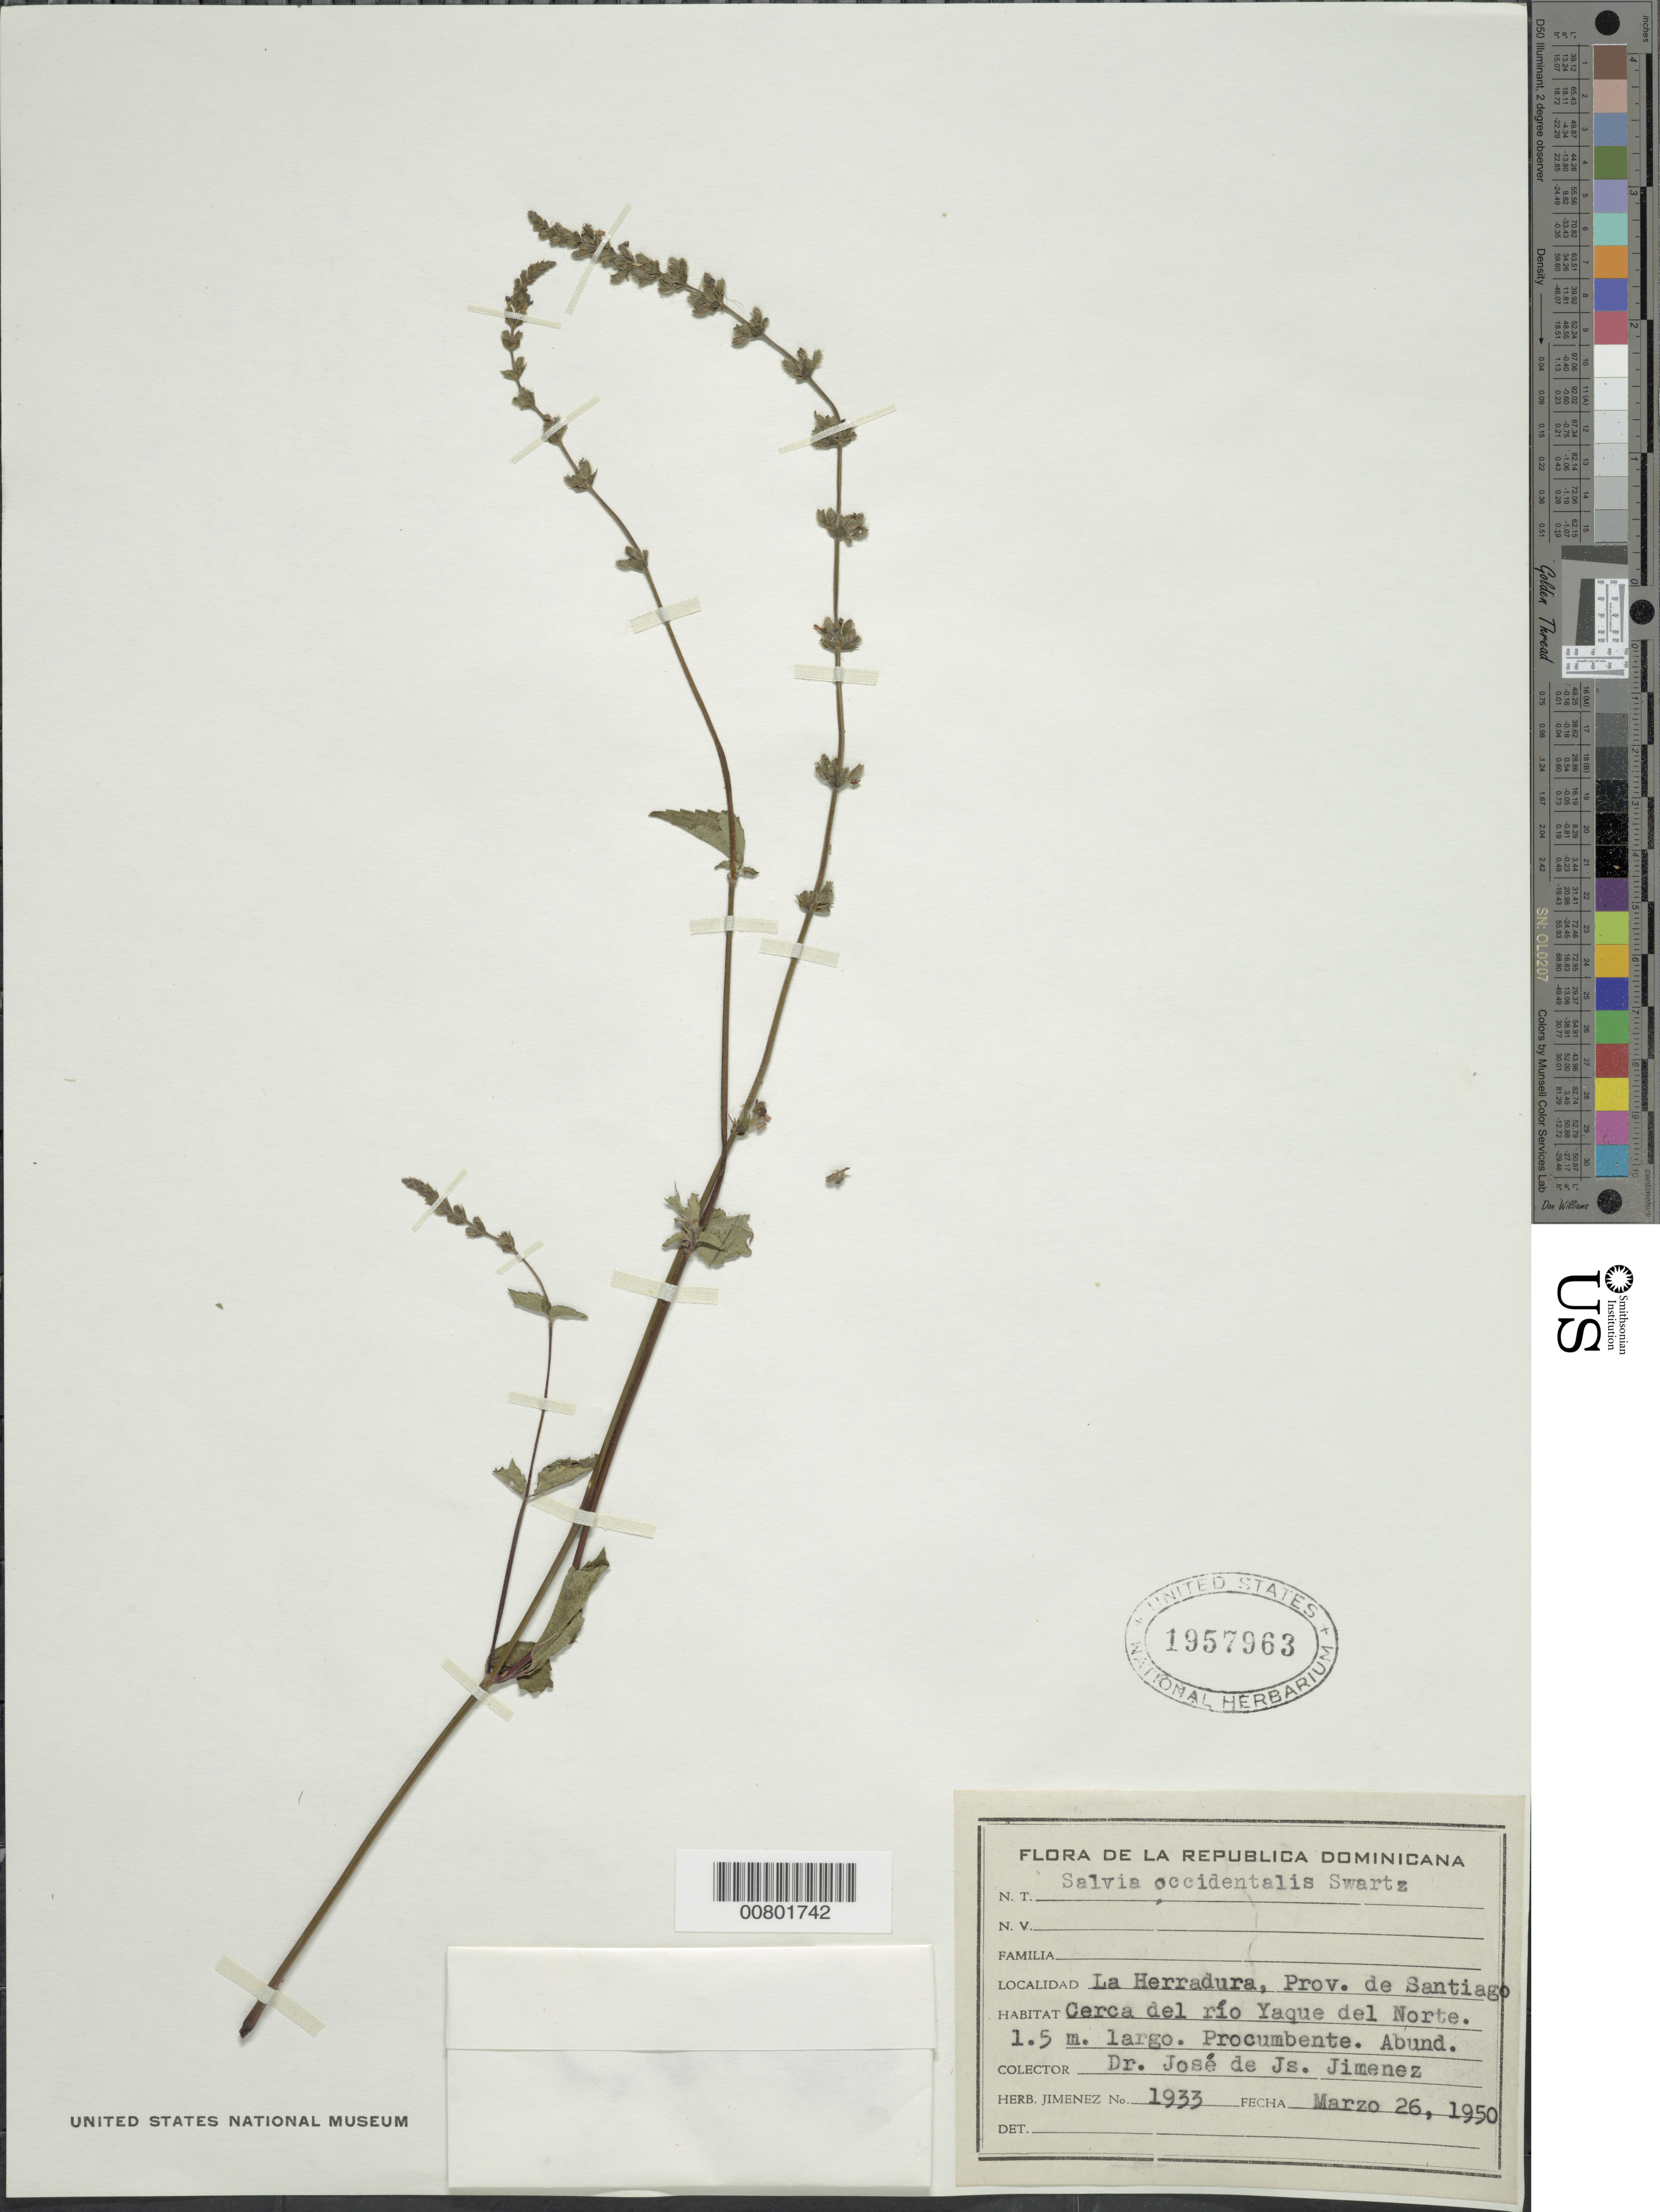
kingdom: Plantae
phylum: Tracheophyta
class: Magnoliopsida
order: Lamiales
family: Lamiaceae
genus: Salvia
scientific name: Salvia occidentalis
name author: Sw.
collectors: J. J. Jiménez Almonte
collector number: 1933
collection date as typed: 26 Mar 1950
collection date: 1950-03-26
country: Dominican Republic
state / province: Santiago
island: Hispaniola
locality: La Herradura, near Río Yaque del Norte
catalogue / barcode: US 1957963